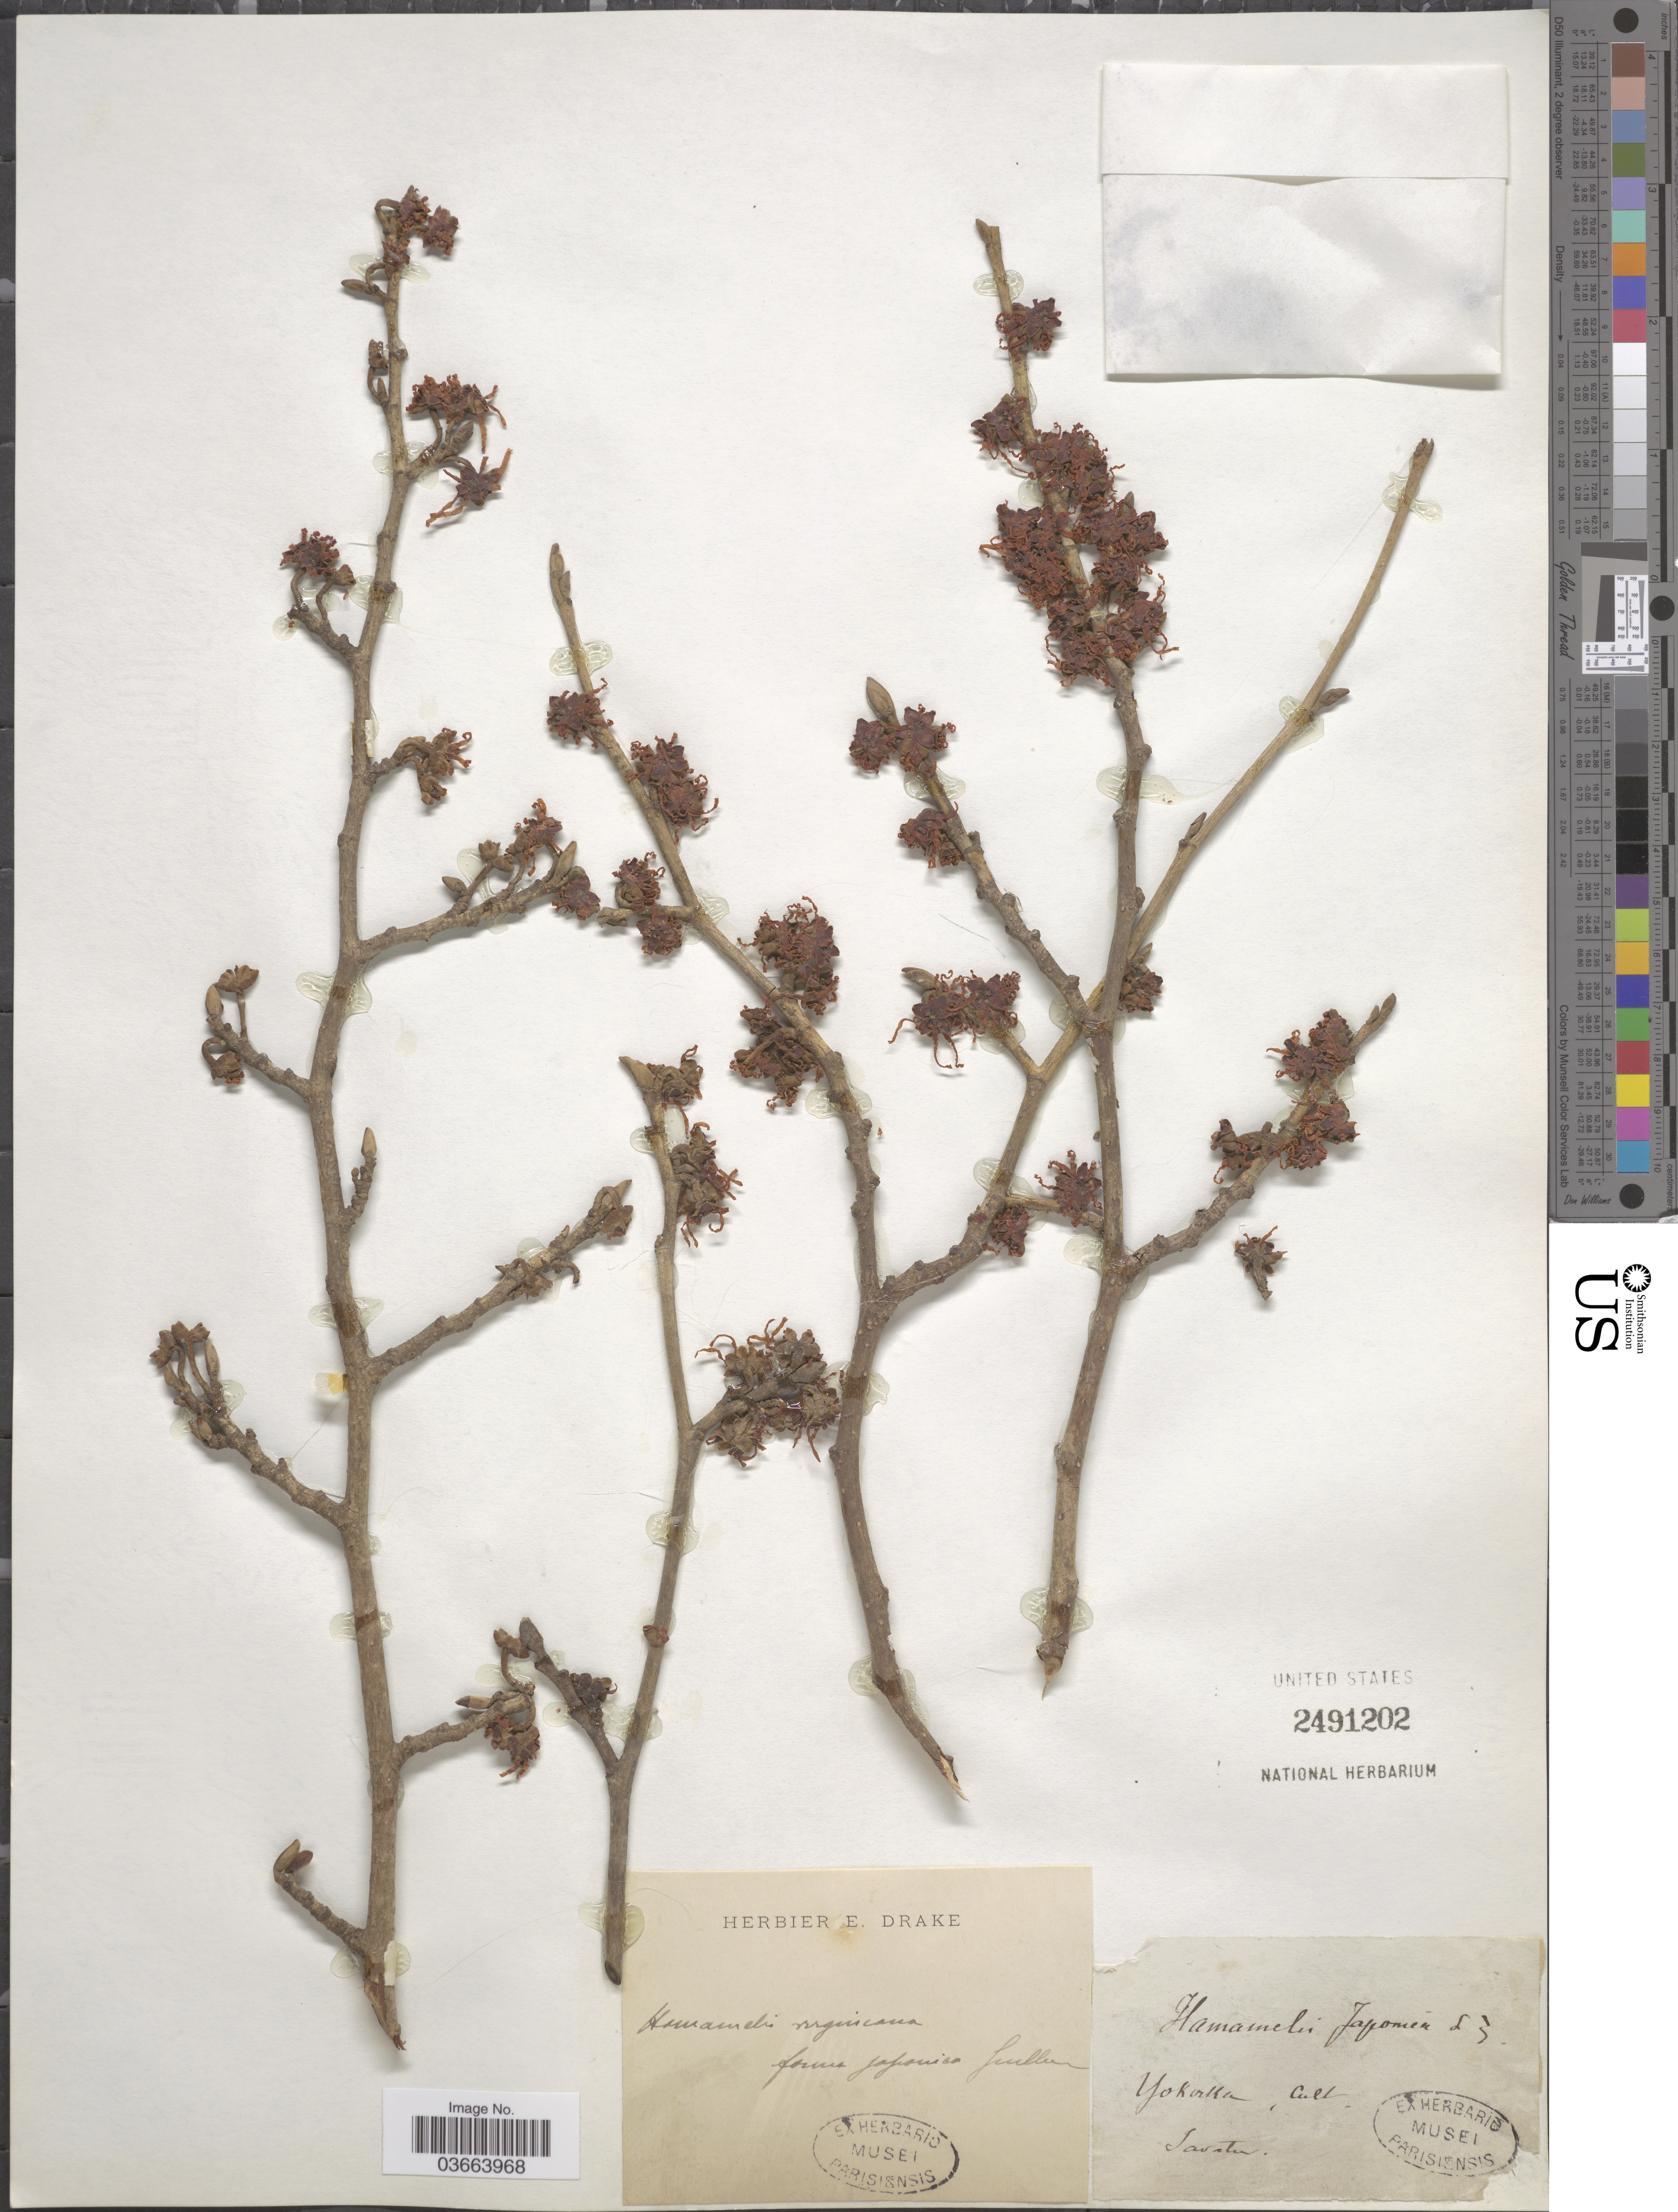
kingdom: Plantae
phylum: Tracheophyta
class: Magnoliopsida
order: Saxifragales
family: Hamamelidaceae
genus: Hamamelis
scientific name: Hamamelis japonica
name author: Siebold & Zucc.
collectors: Savatier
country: Japan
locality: Yokoska.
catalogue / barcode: US 2491202